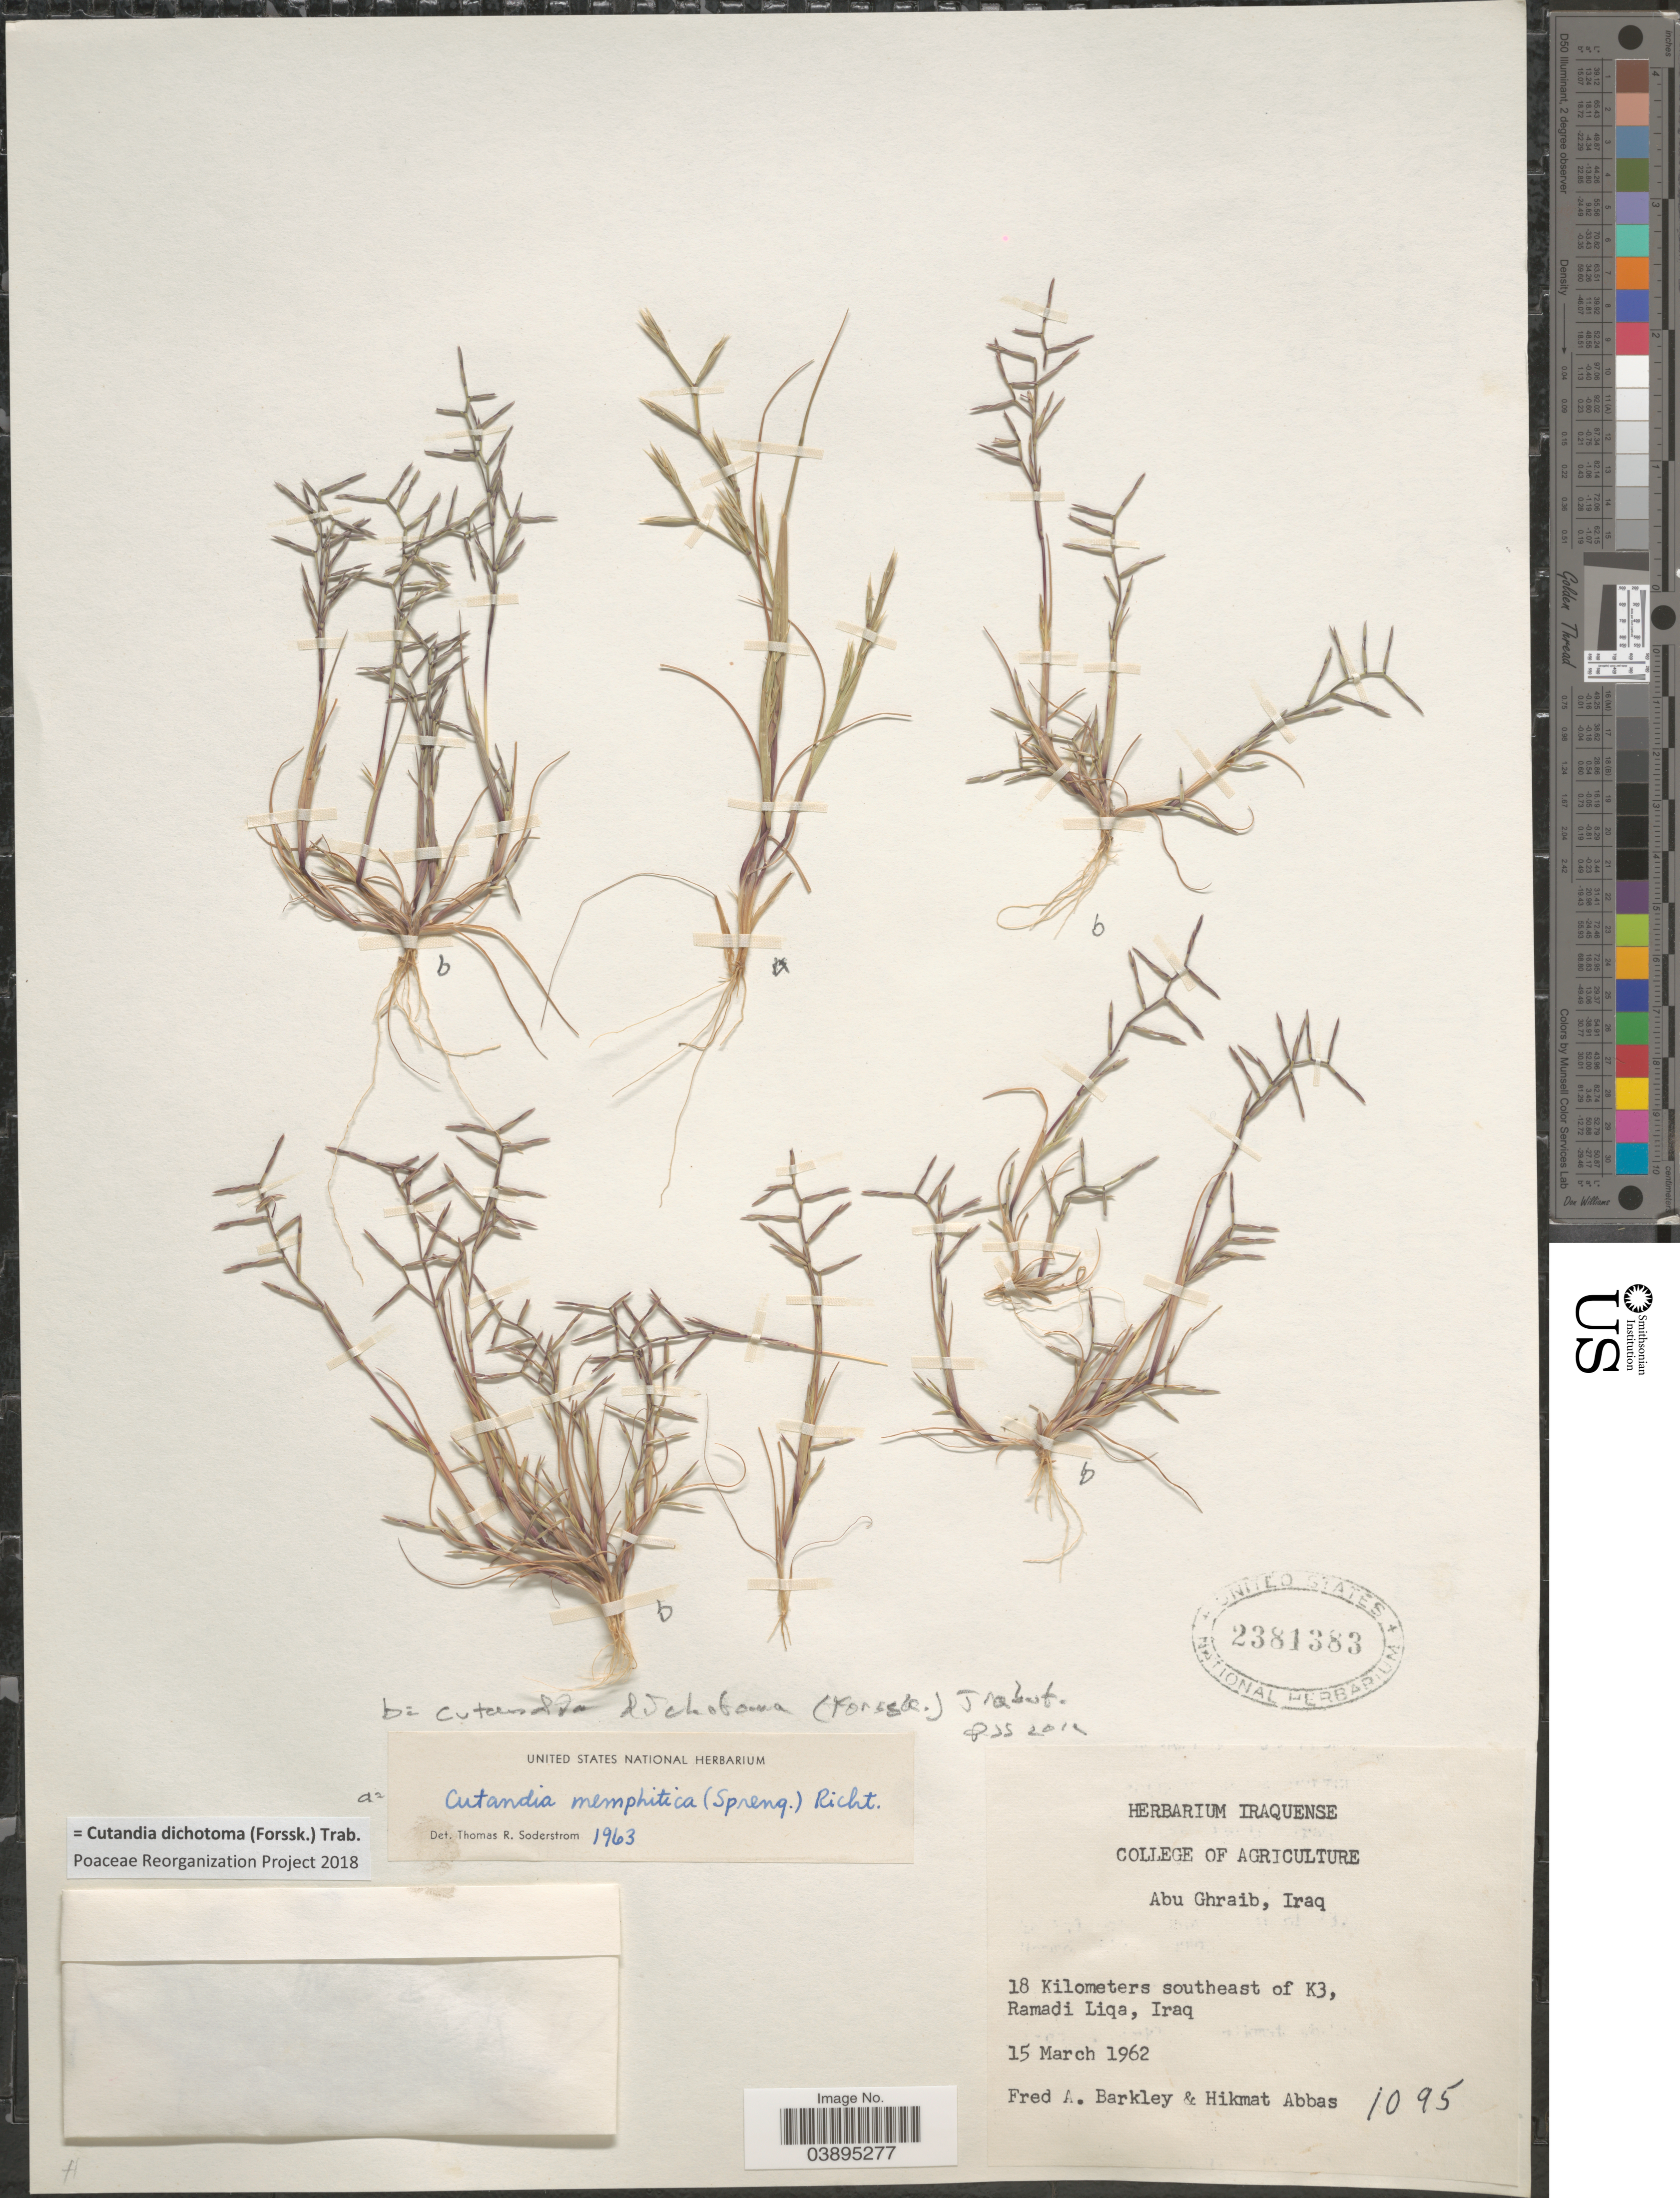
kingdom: Plantae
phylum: Tracheophyta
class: Liliopsida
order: Poales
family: Poaceae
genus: Cutandia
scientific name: Cutandia dichotoma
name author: (Forssk.) Trab.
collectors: F. A. Barkley & H. Abbas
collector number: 1095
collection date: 1962-03-15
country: Iraq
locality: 18 Kilometers southeast of K3, Ramadi Liqa.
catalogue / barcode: US 2381383